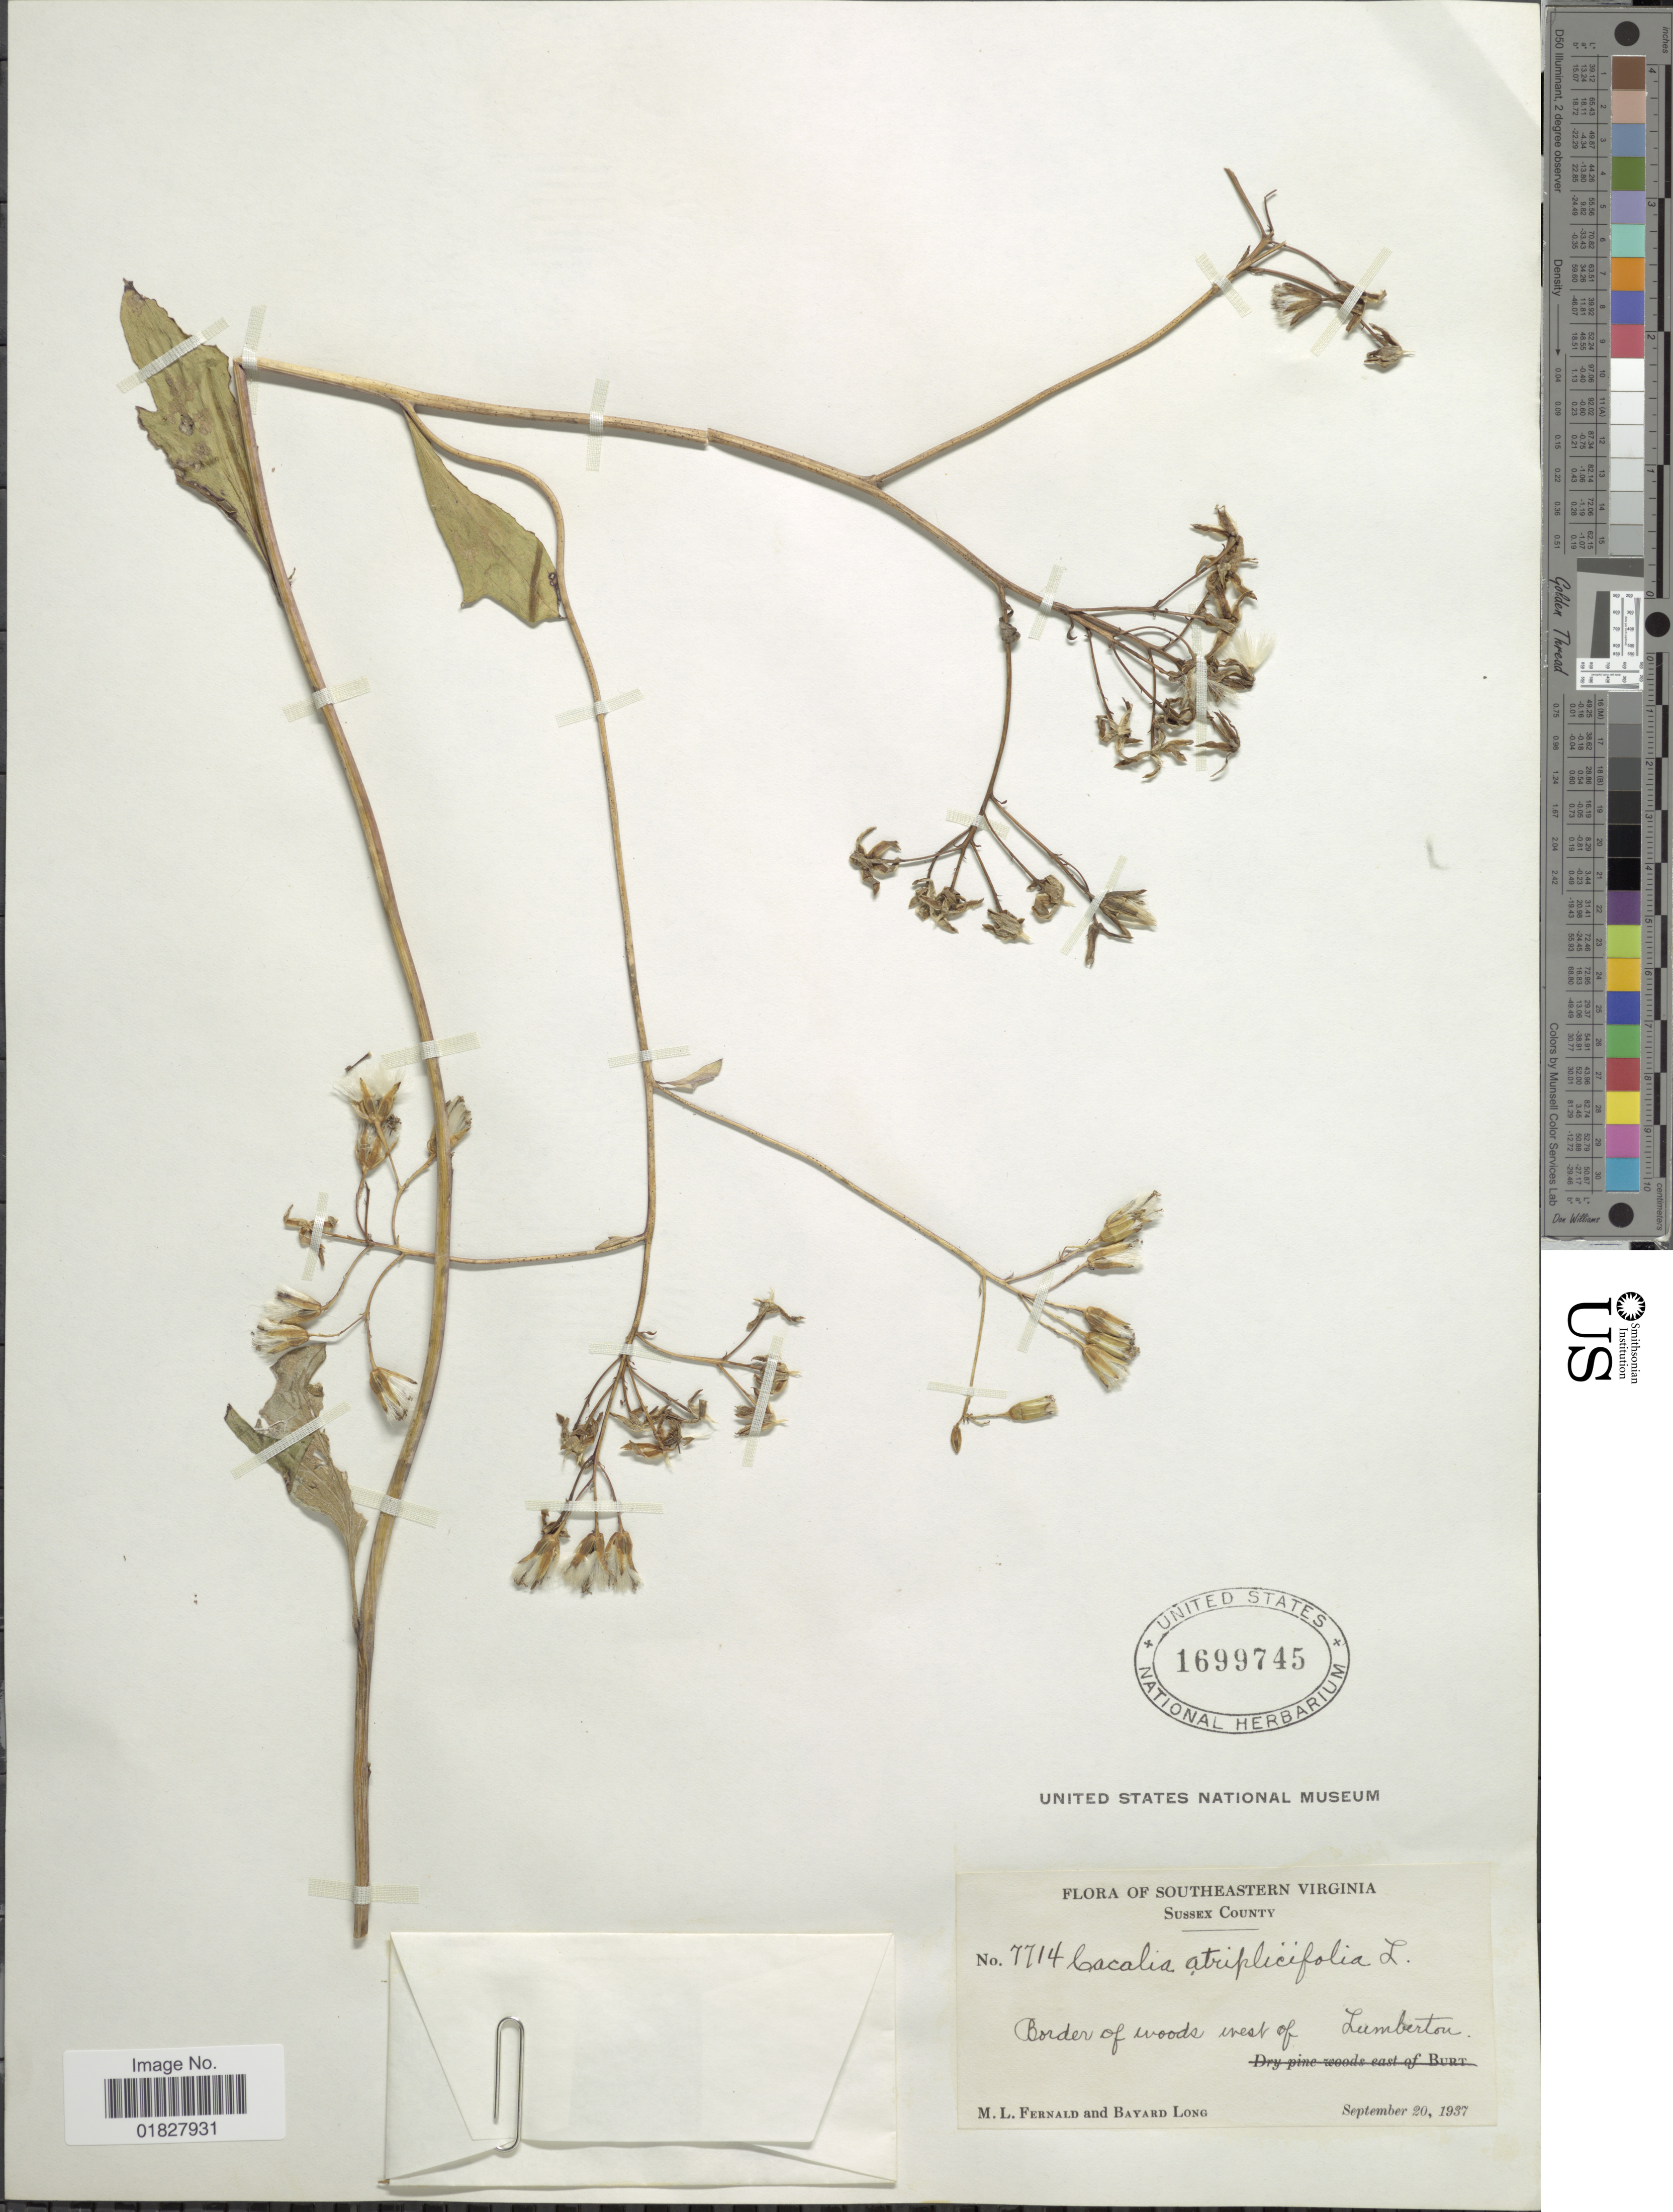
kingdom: Plantae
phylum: Tracheophyta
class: Magnoliopsida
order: Asterales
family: Asteraceae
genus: Arnoglossum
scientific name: Arnoglossum atriplicifolium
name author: (L.) H. Rob.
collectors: M. L. Fernald & B. Long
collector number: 7714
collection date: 1937-09-20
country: United States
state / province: Virginia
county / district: Sussex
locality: Southeastern Virginia, Sussex County, west of Lumberton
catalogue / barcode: US 1699745